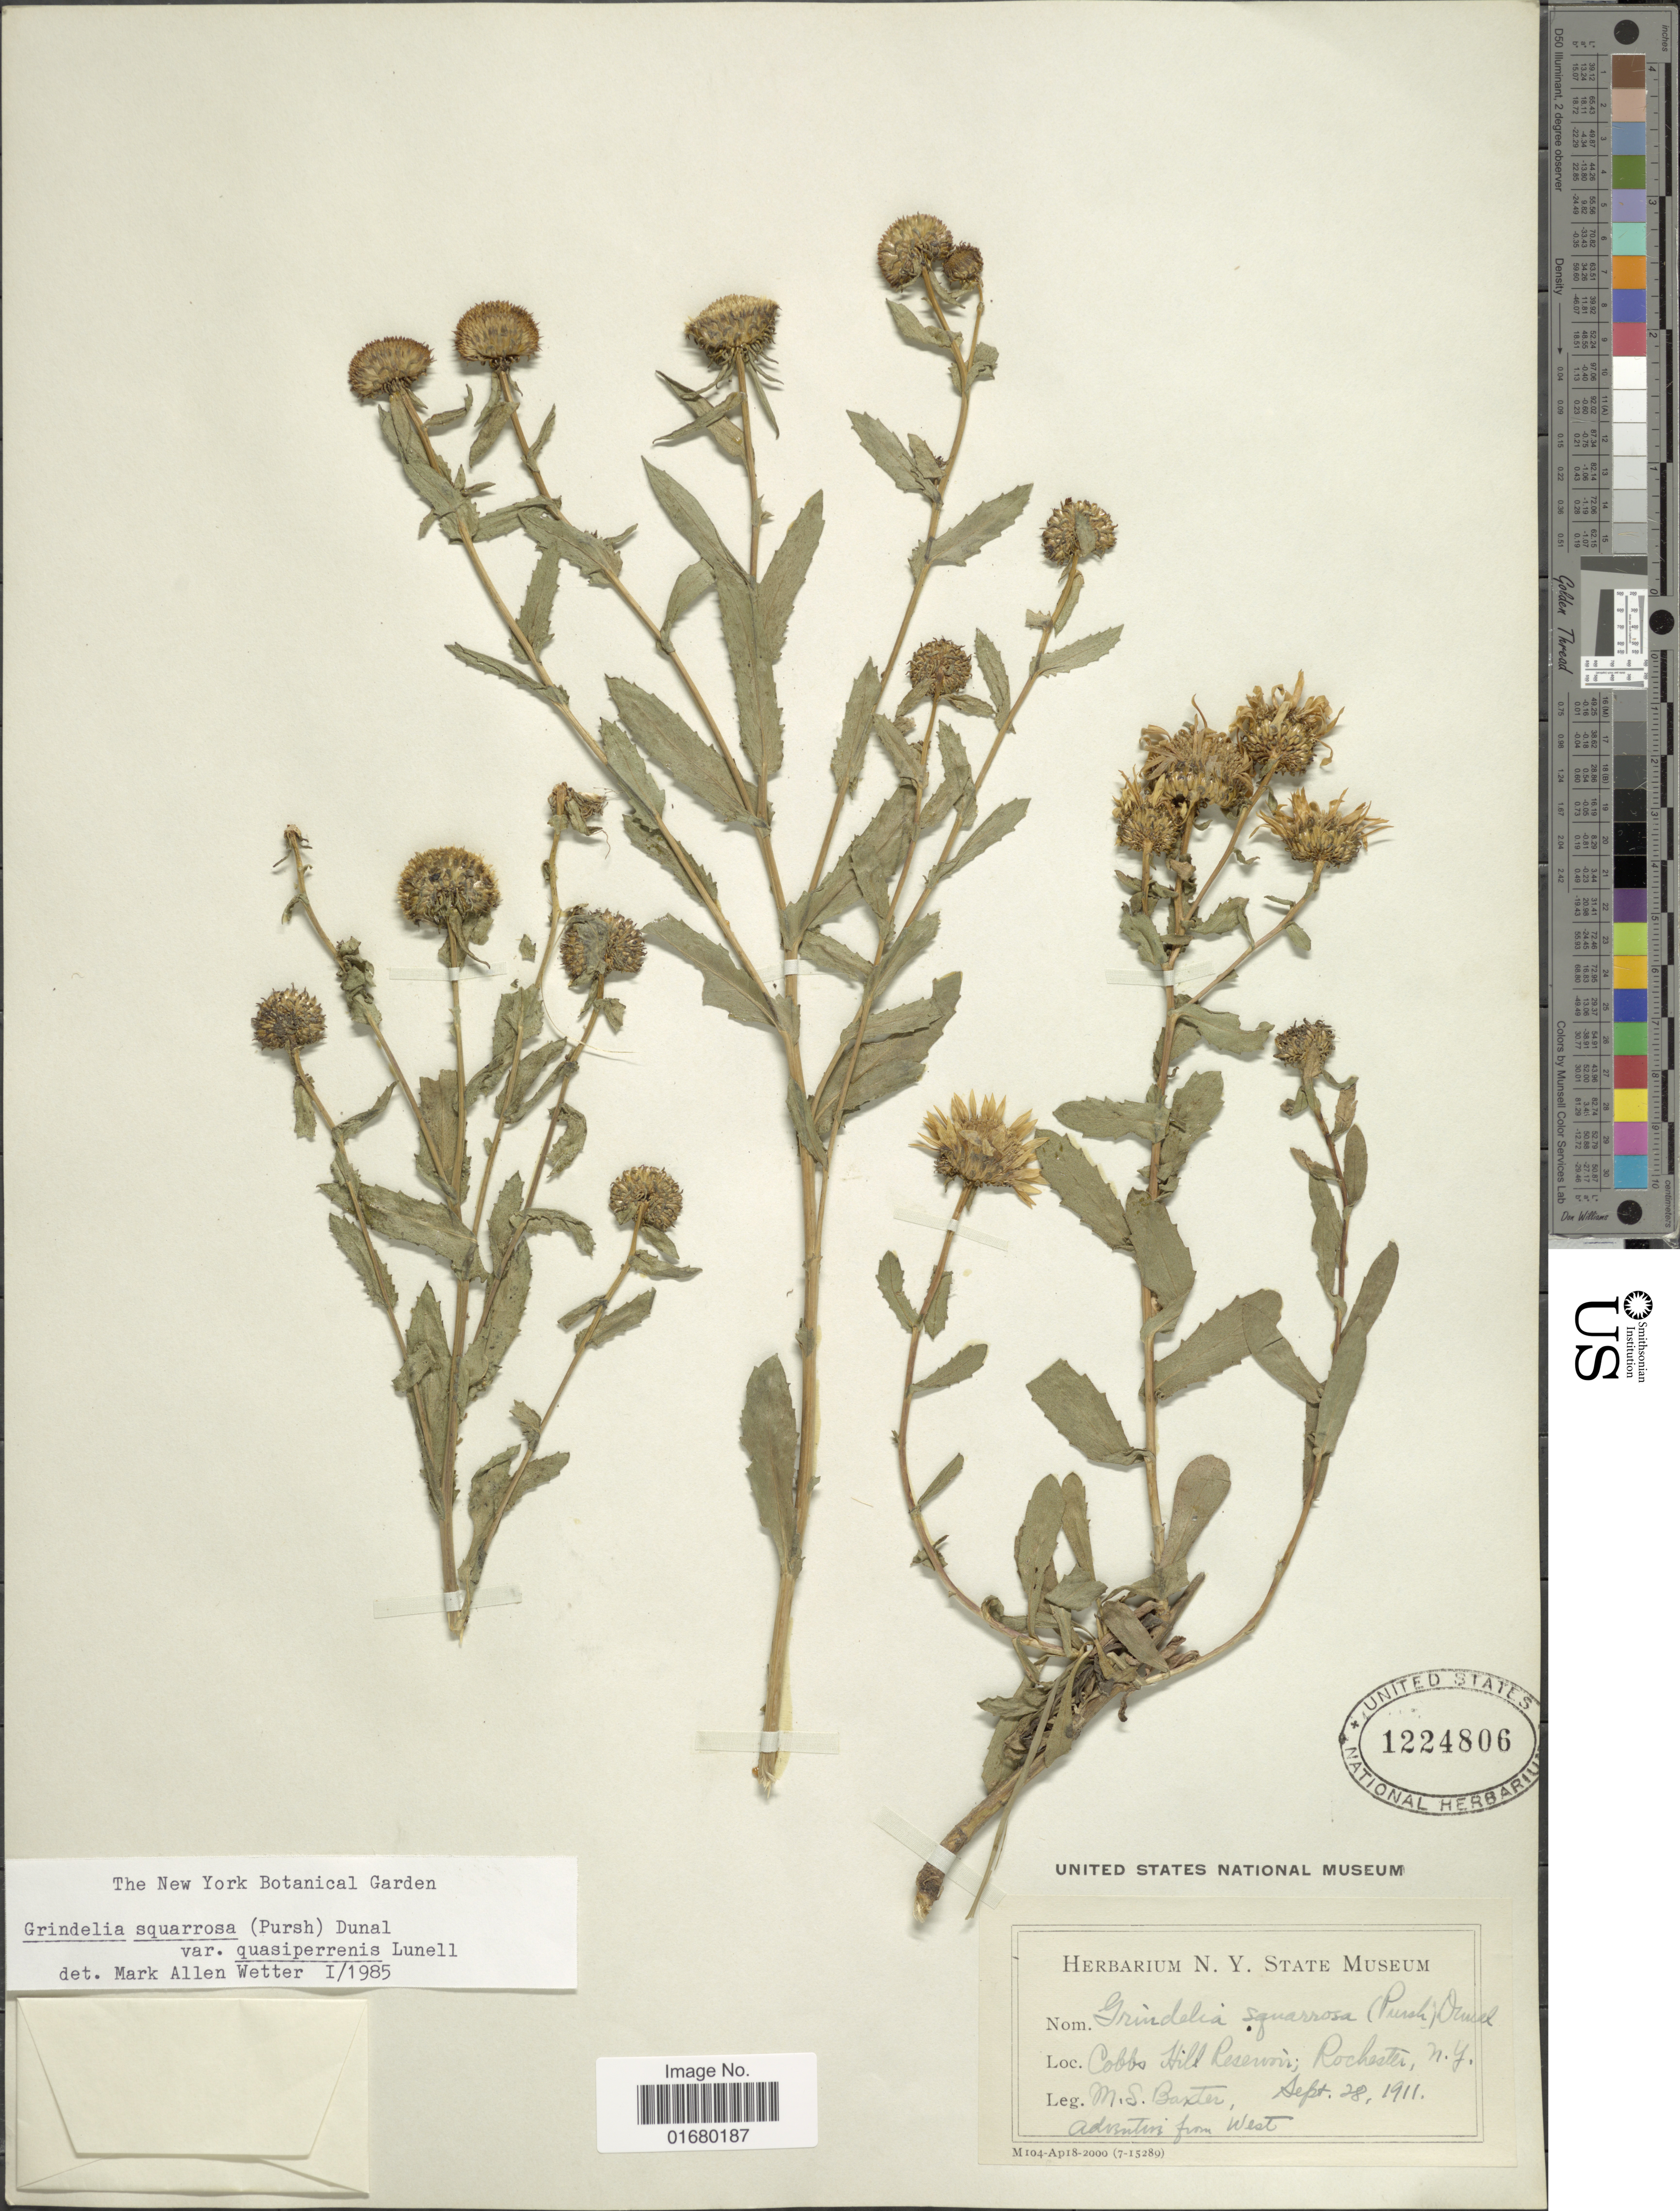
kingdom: Plantae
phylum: Tracheophyta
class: Magnoliopsida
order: Asterales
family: Asteraceae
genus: Grindelia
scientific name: Grindelia squarrosa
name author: (Pursh) Dunal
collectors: M. Baxter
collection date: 1911-09-28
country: United States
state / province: New York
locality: Cobbs Hill Reservoir, Rochester.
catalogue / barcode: US 1224806